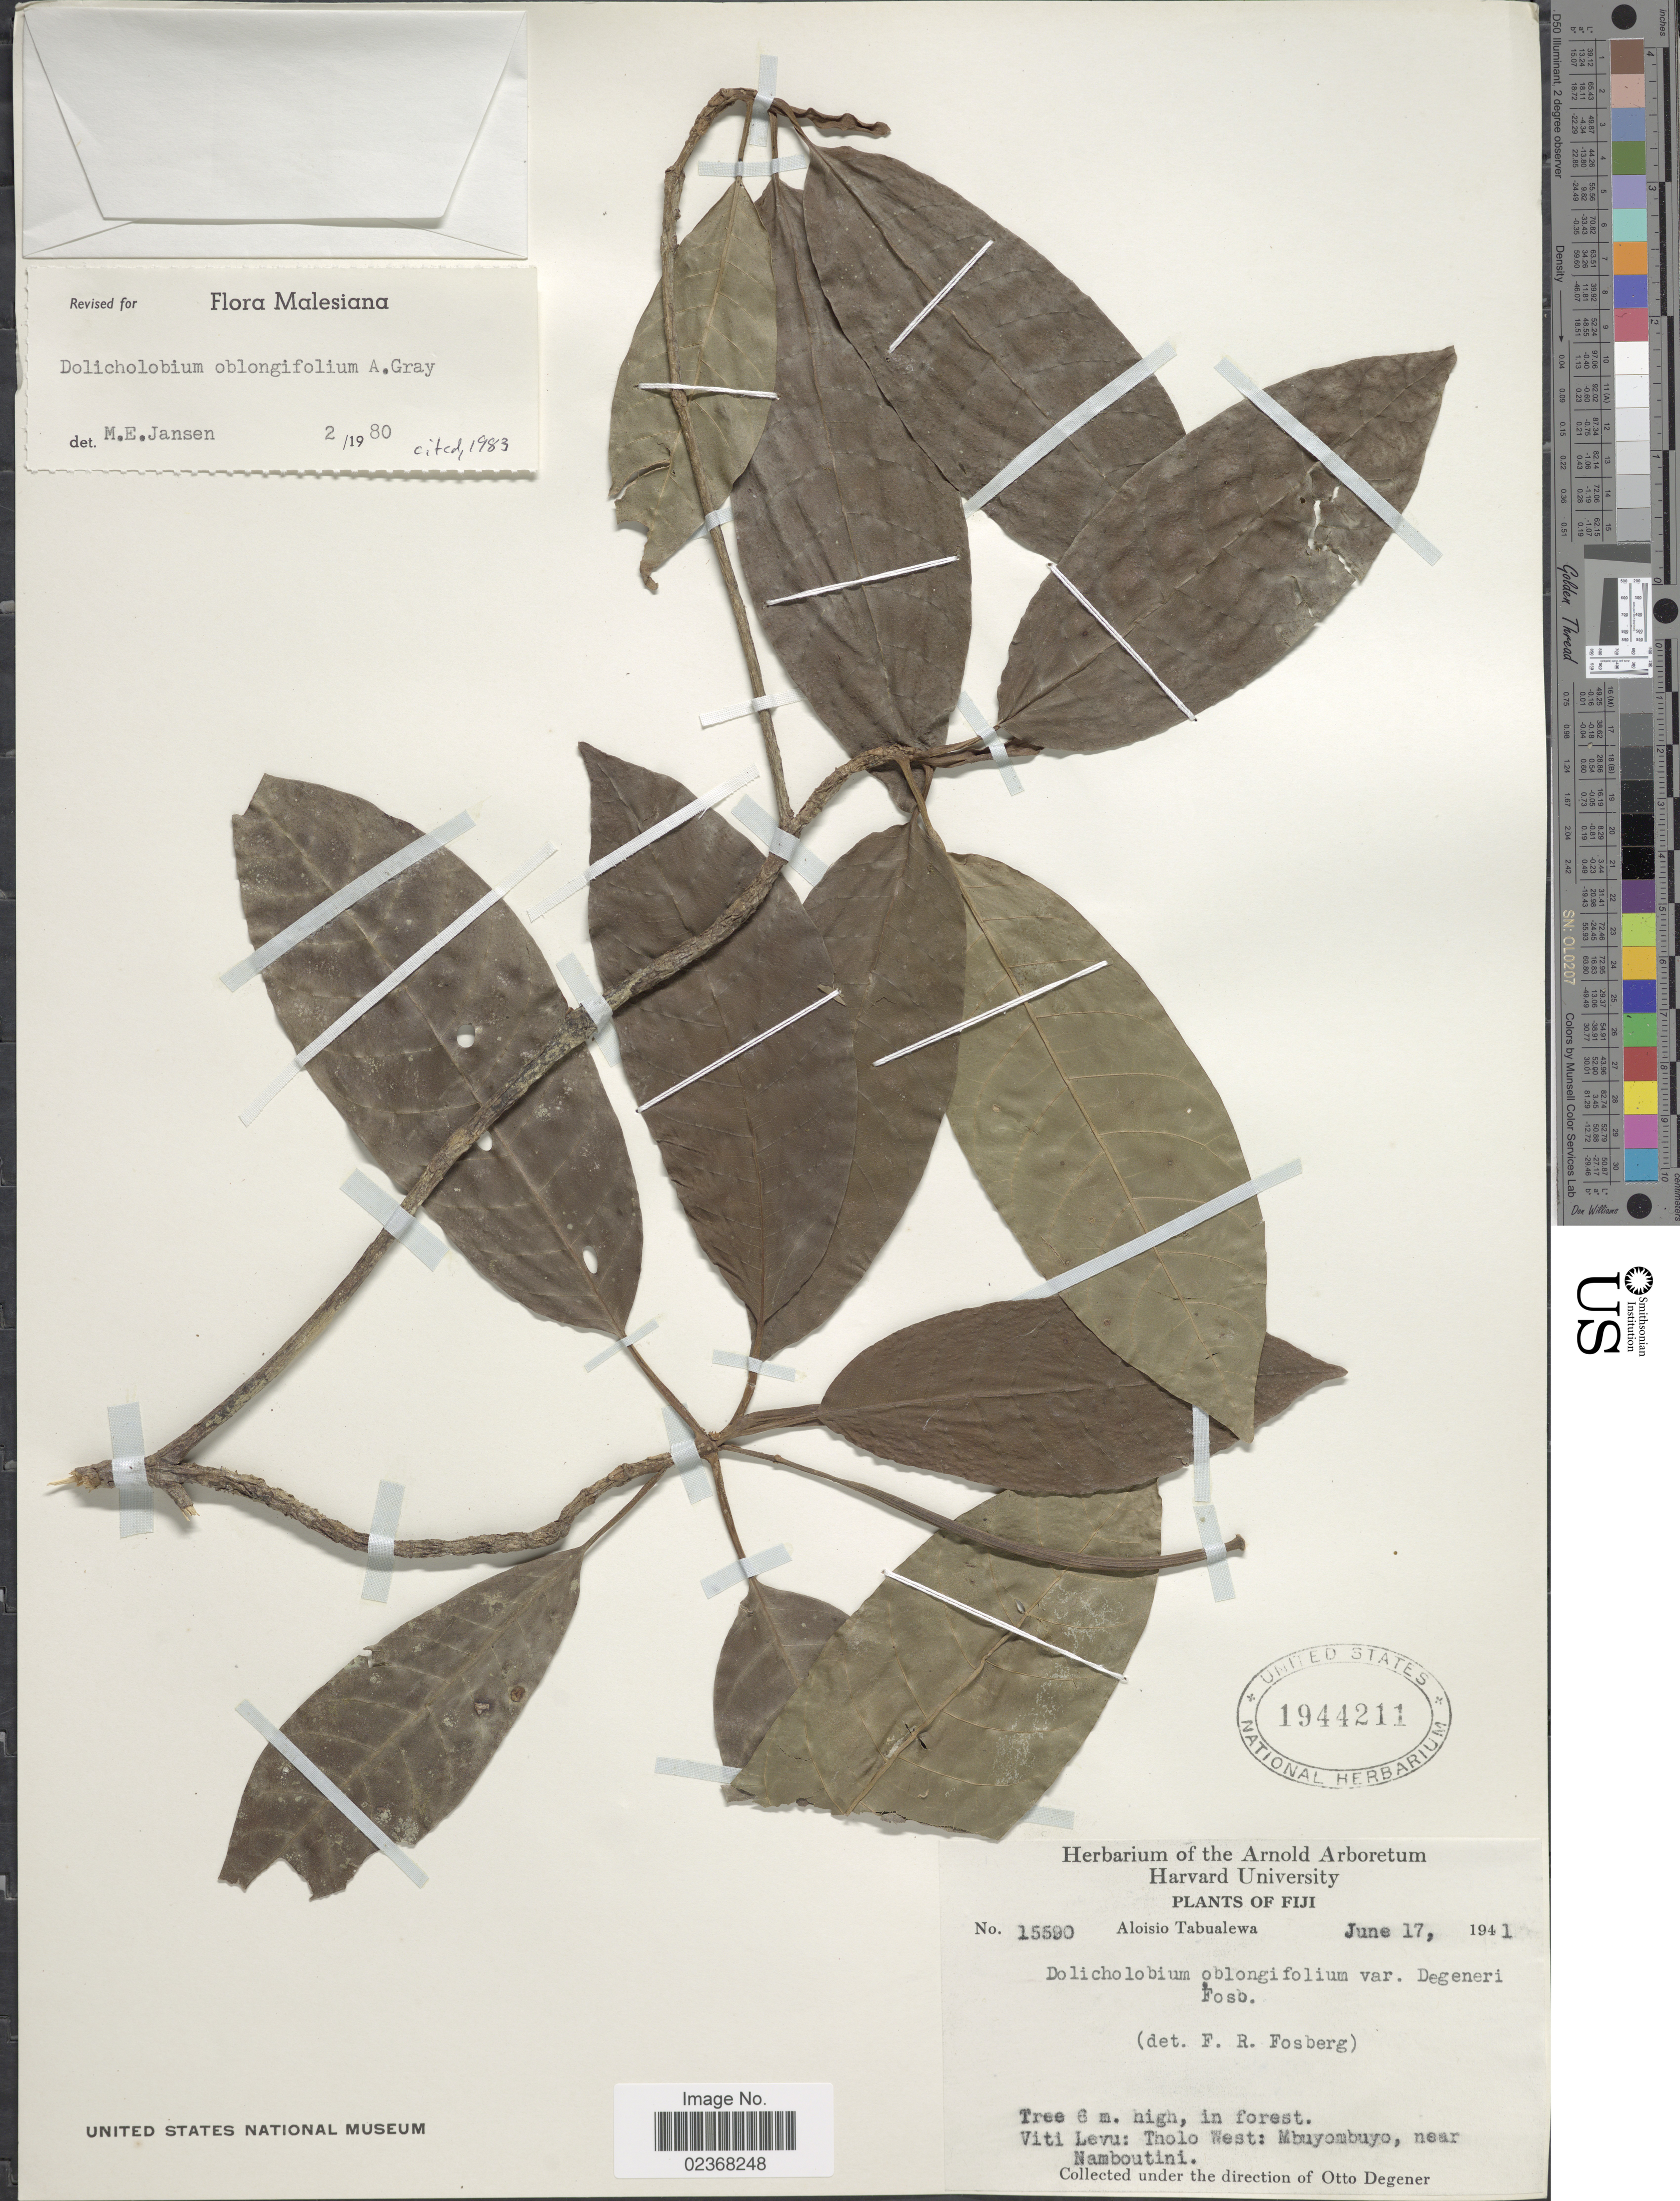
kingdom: Plantae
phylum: Tracheophyta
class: Magnoliopsida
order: Gentianales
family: Rubiaceae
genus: Dolicholobium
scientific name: Dolicholobium oblongifolium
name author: A. Gray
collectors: A. Tabualewa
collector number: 15590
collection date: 1941-06-17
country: Fiji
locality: Viti Levu: Tholo West: Mbuyombuyo, near Namboutini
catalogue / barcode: US 1944211